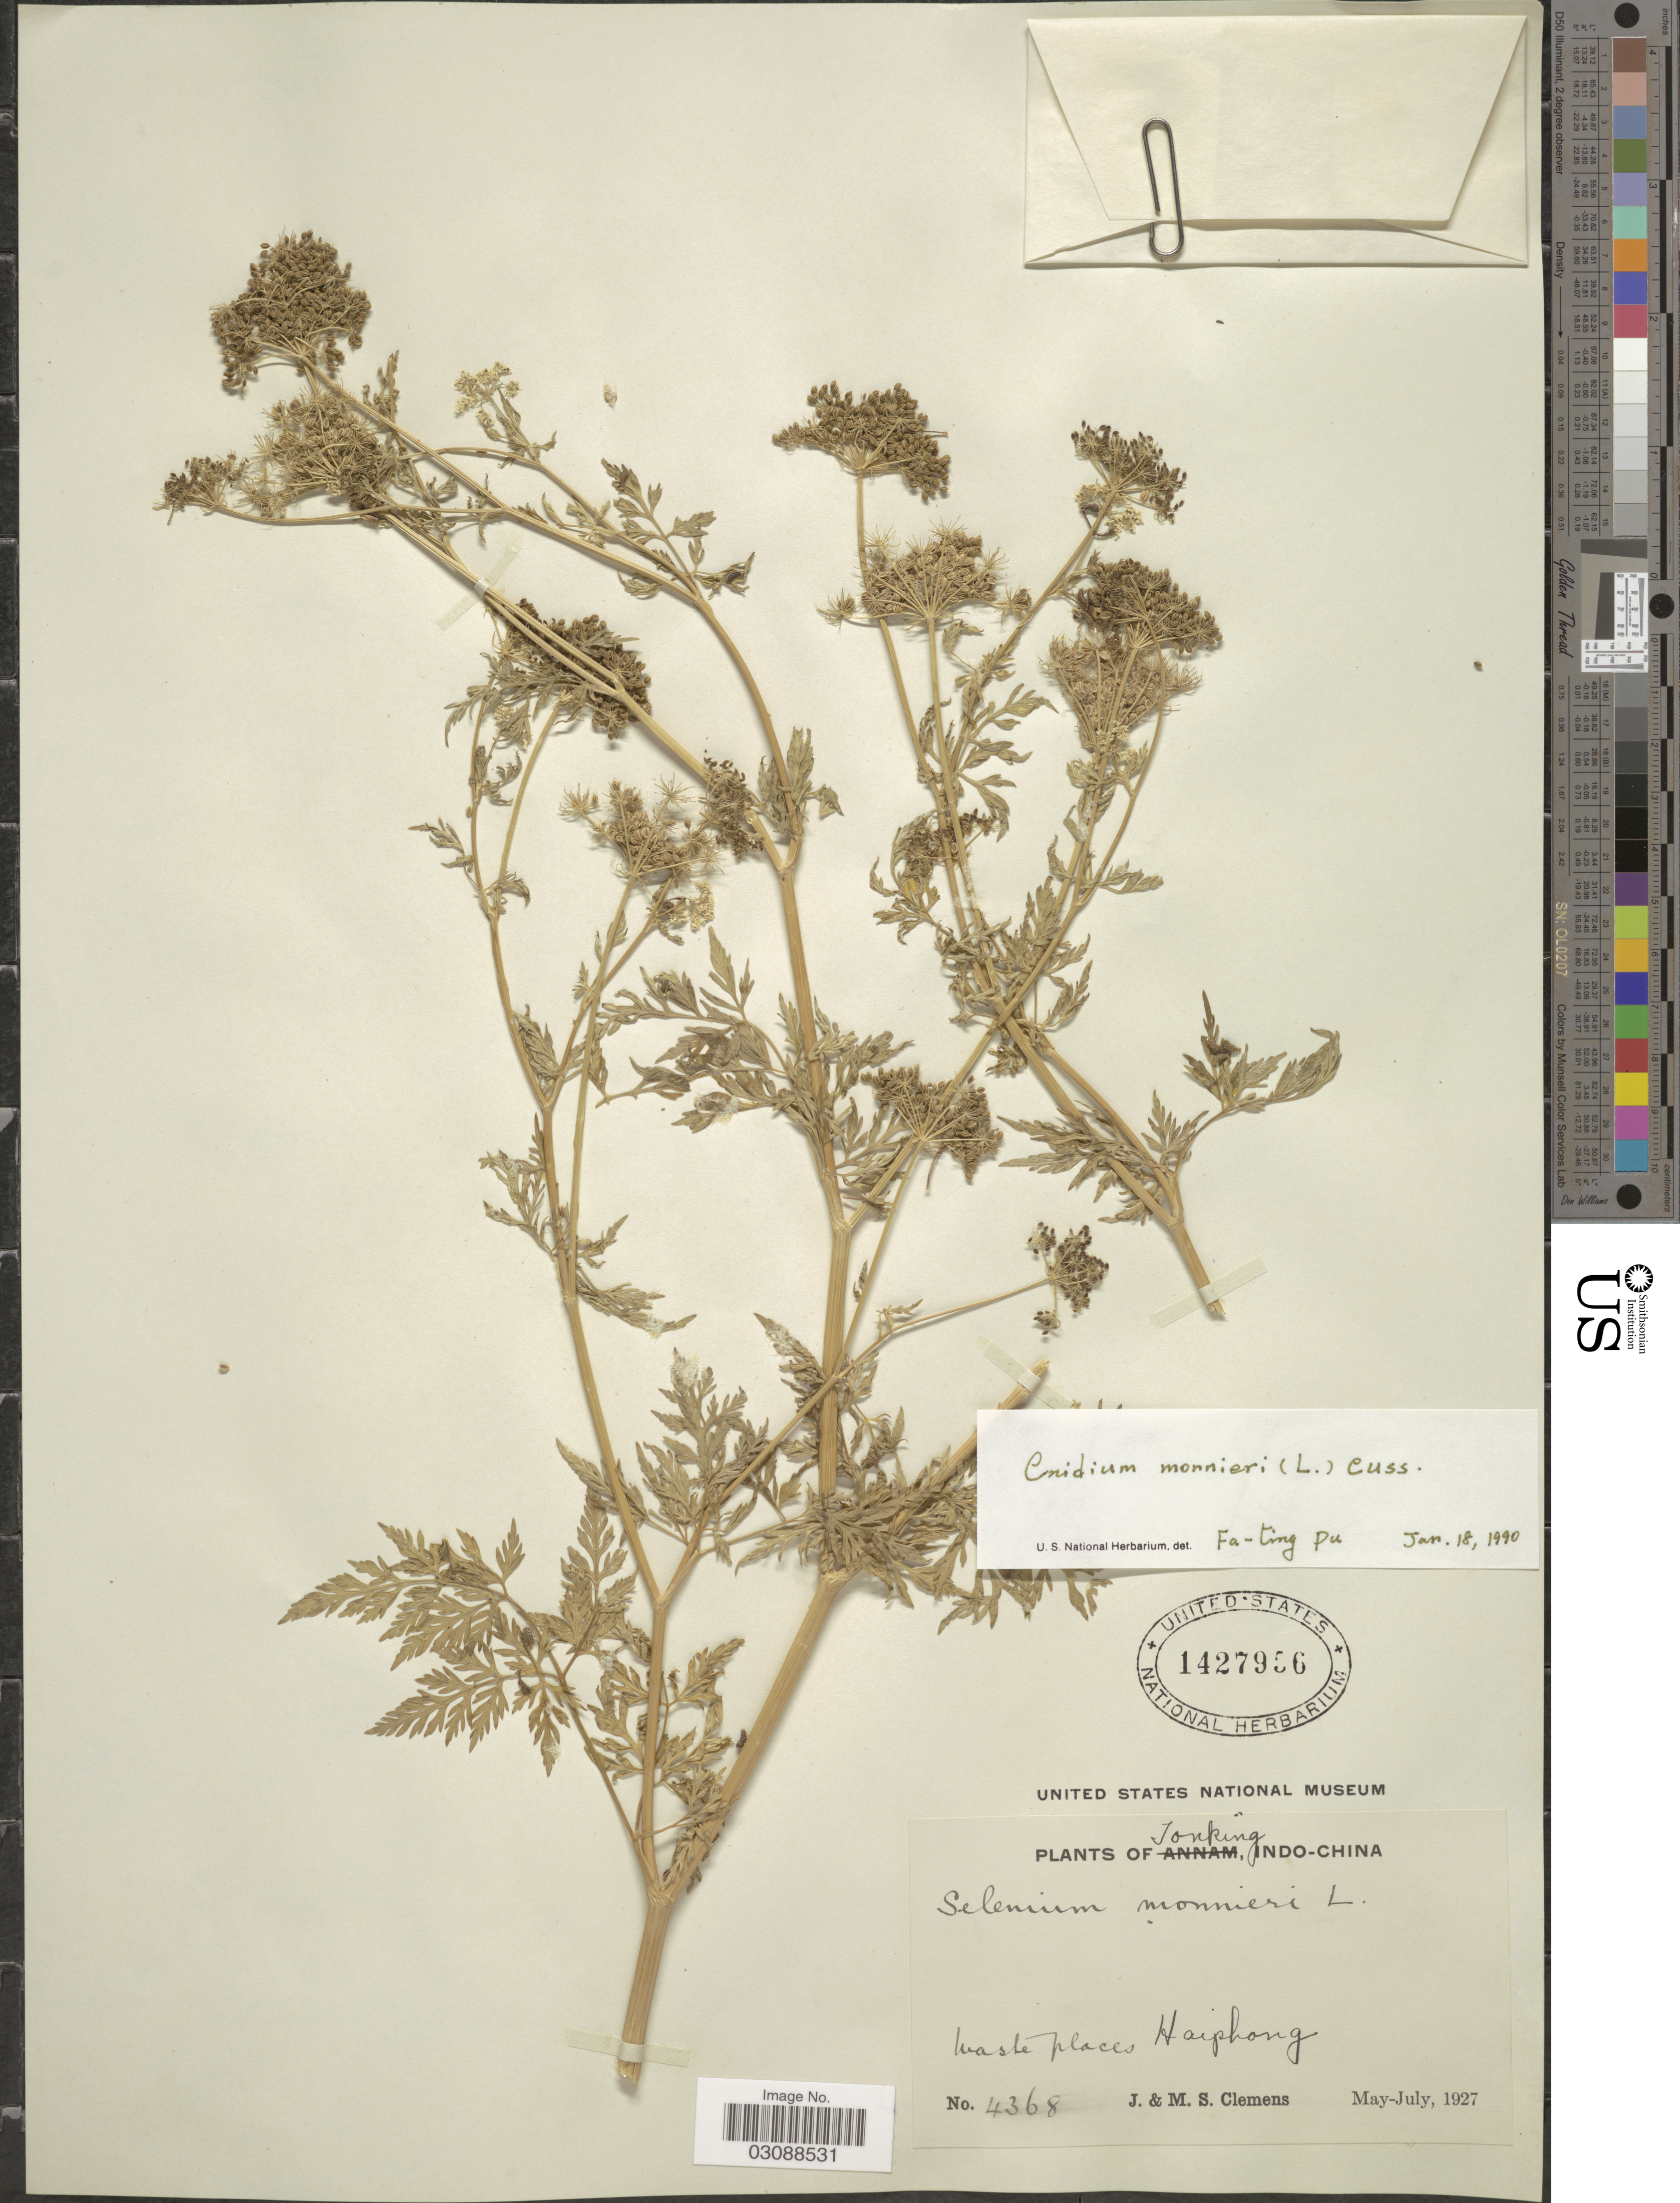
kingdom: Plantae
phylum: Tracheophyta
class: Magnoliopsida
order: Apiales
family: Apiaceae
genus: Cnidium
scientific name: Cnidium monnieri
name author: (L.) Cusson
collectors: J. Clemens & M. S. Clemens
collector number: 4368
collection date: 1927-05/1927-07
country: Vietnam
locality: Tonking, Indo-China. Waste places Haiphong.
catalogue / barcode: US 1427956